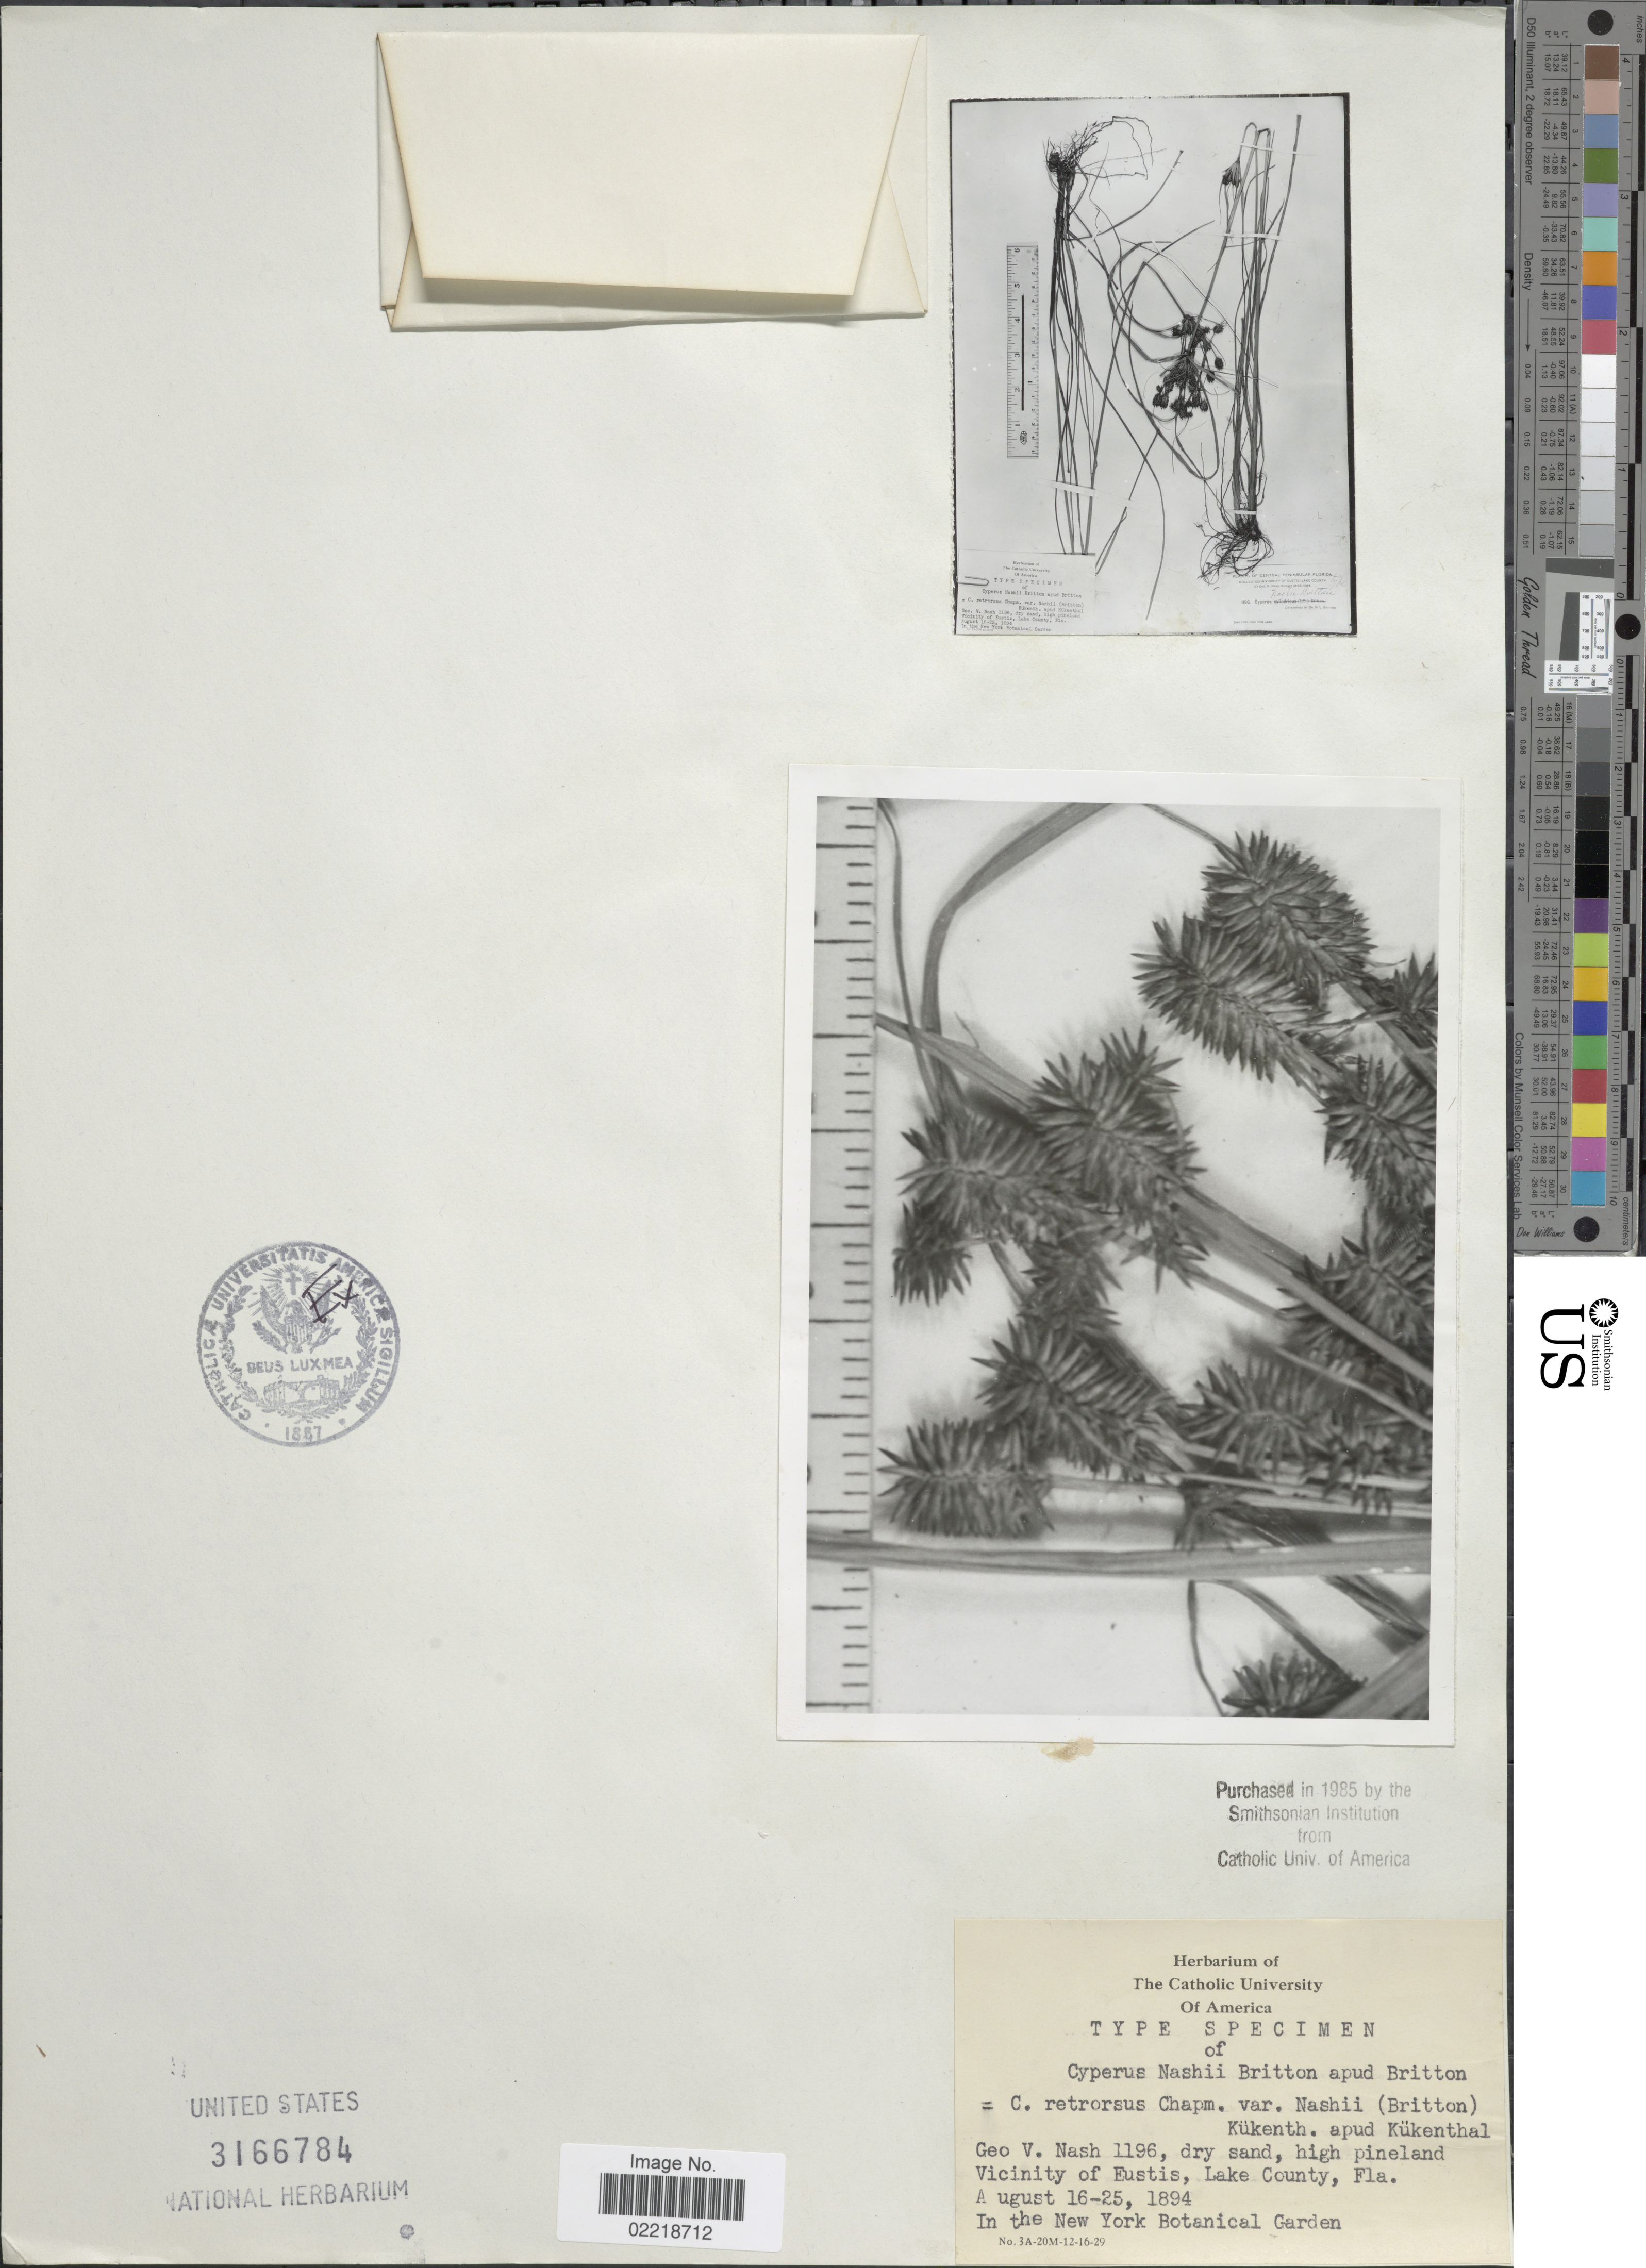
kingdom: Plantae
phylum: Tracheophyta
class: Liliopsida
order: Poales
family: Cyperaceae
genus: Cyperus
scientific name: Cyperus retrorsus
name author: Chapm.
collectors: G. V. Nash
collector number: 1196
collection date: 1894-08-16/1894-08-25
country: United States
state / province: Florida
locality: Vicinity of Eustis, Lake County. In the New York Botanical Garden [unsure placement]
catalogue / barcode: US 3166784